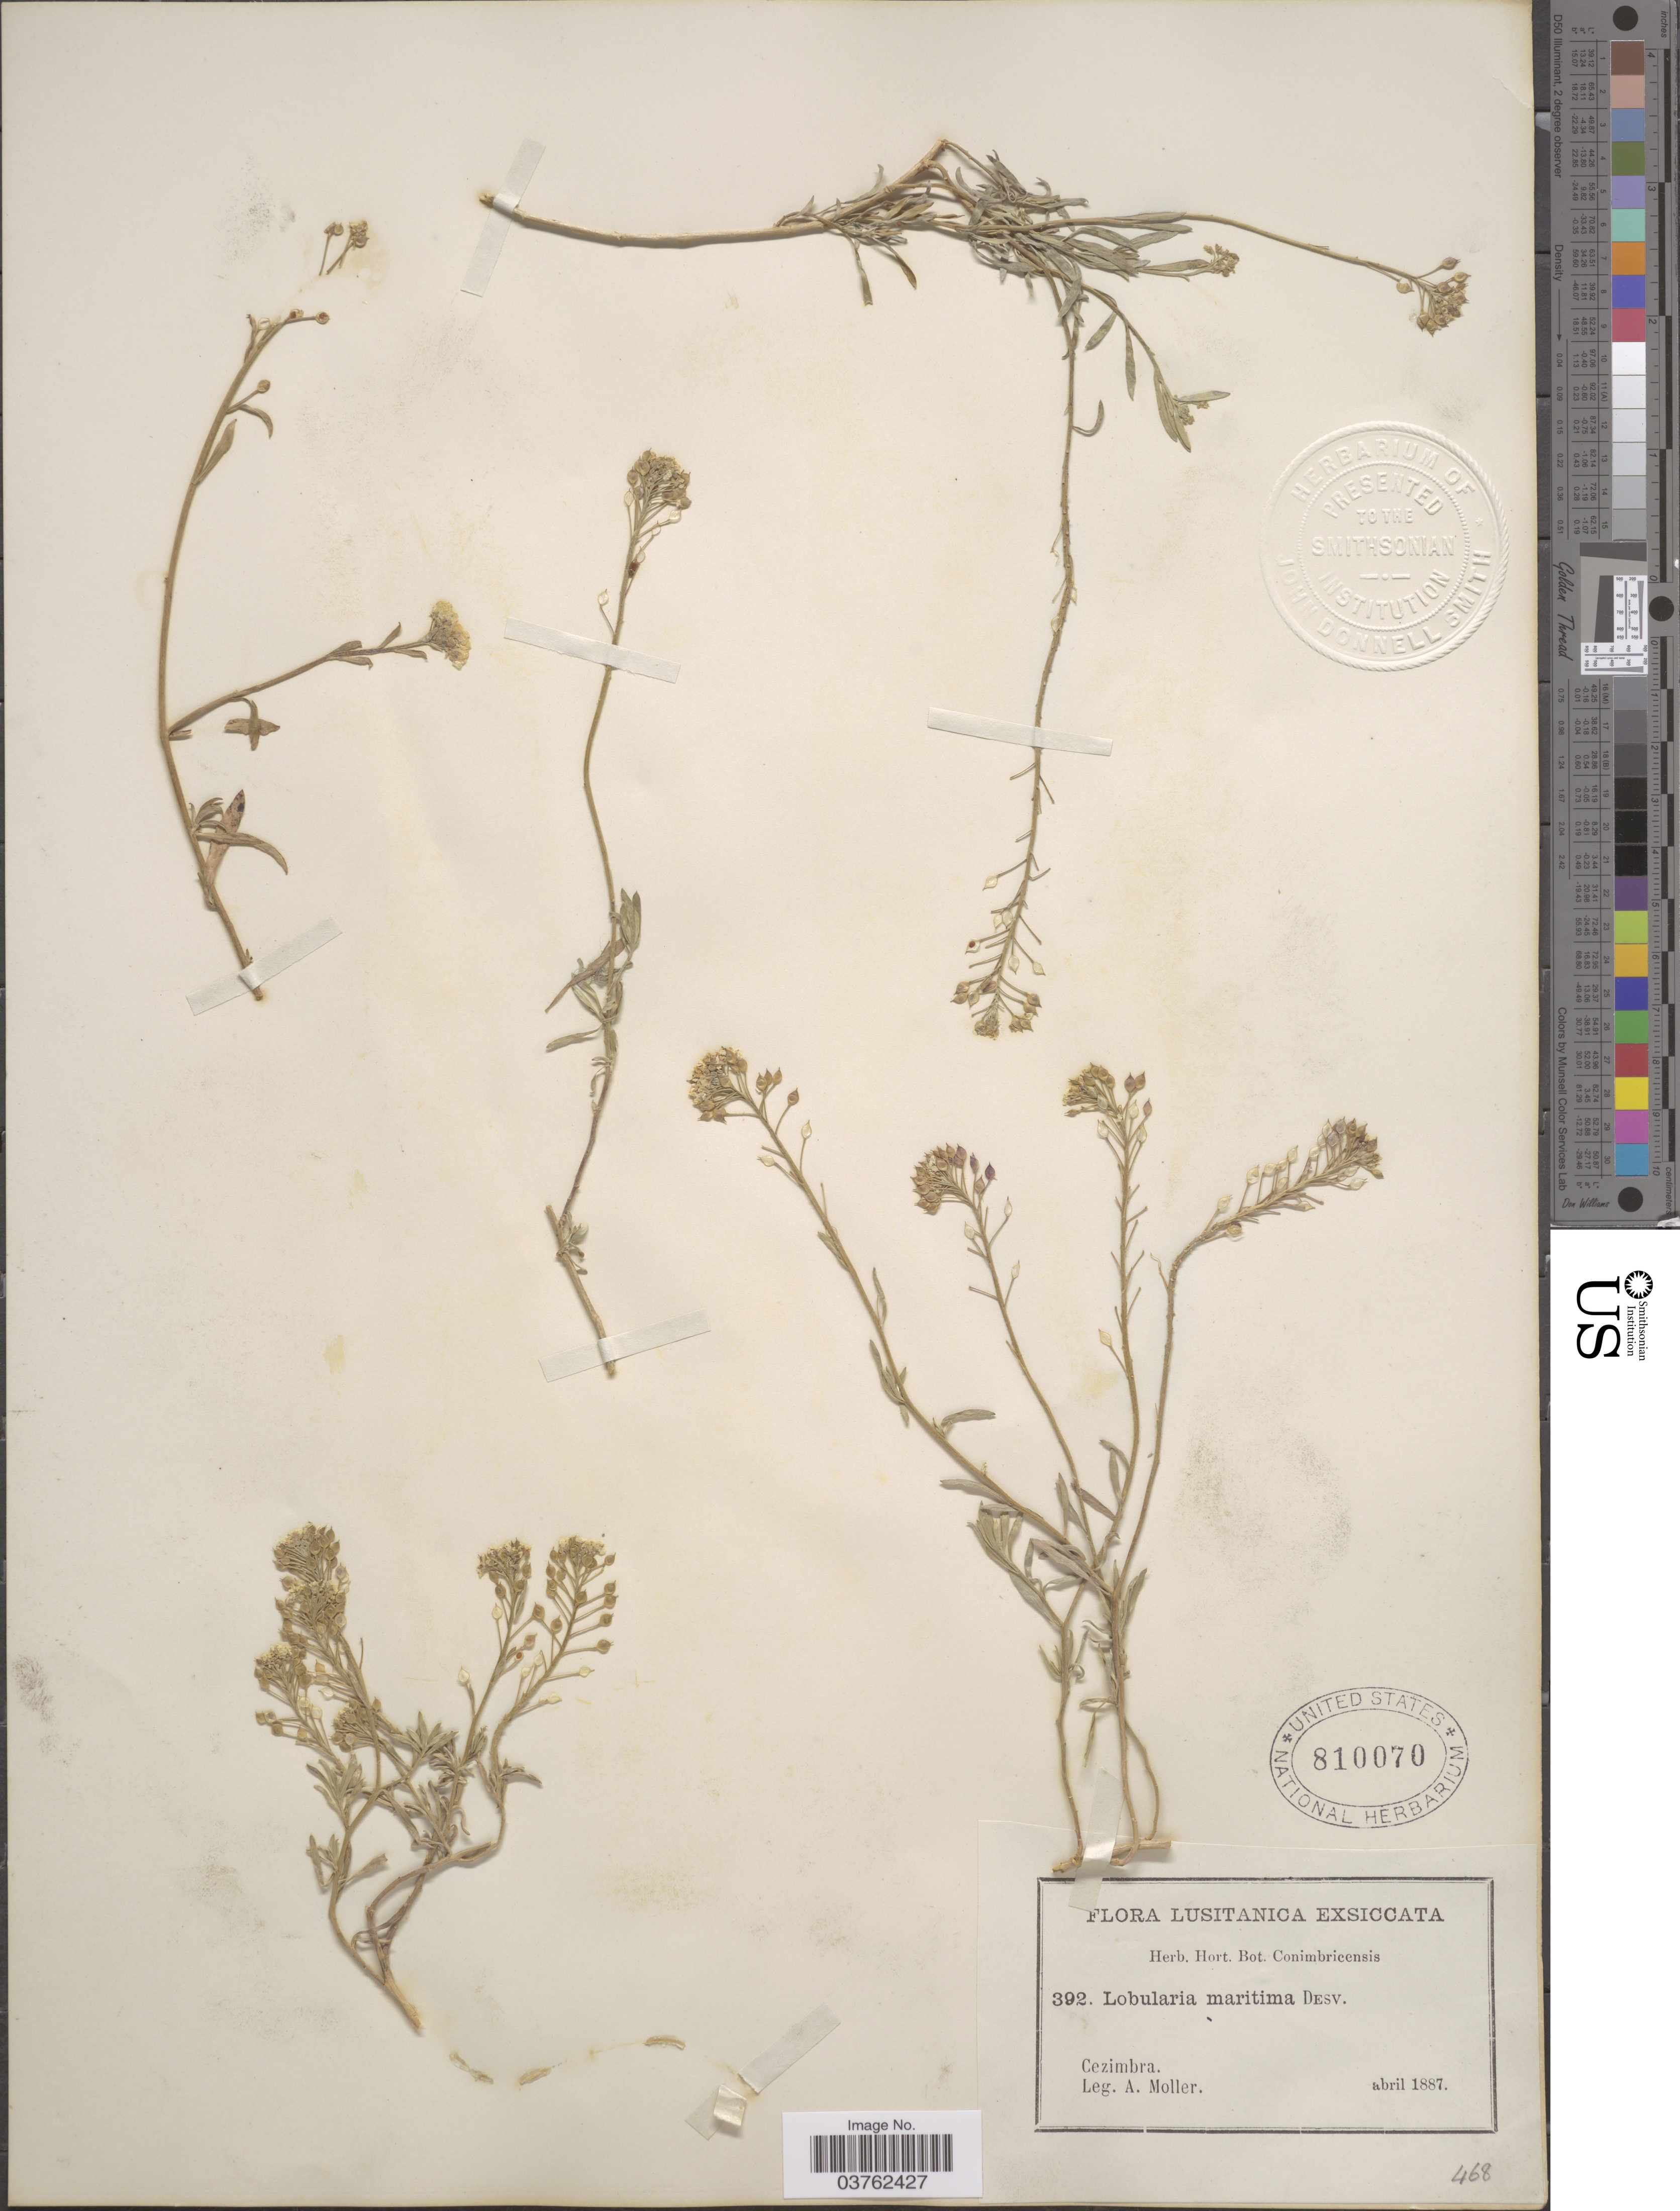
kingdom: Plantae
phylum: Tracheophyta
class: Magnoliopsida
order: Brassicales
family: Brassicaceae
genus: Lobularia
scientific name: Lobularia maritima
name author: (L.) Desv.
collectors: A. Moller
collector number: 392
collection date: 1887-04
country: Portugal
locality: Lusitanica. Cezimbra.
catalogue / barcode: US 810070